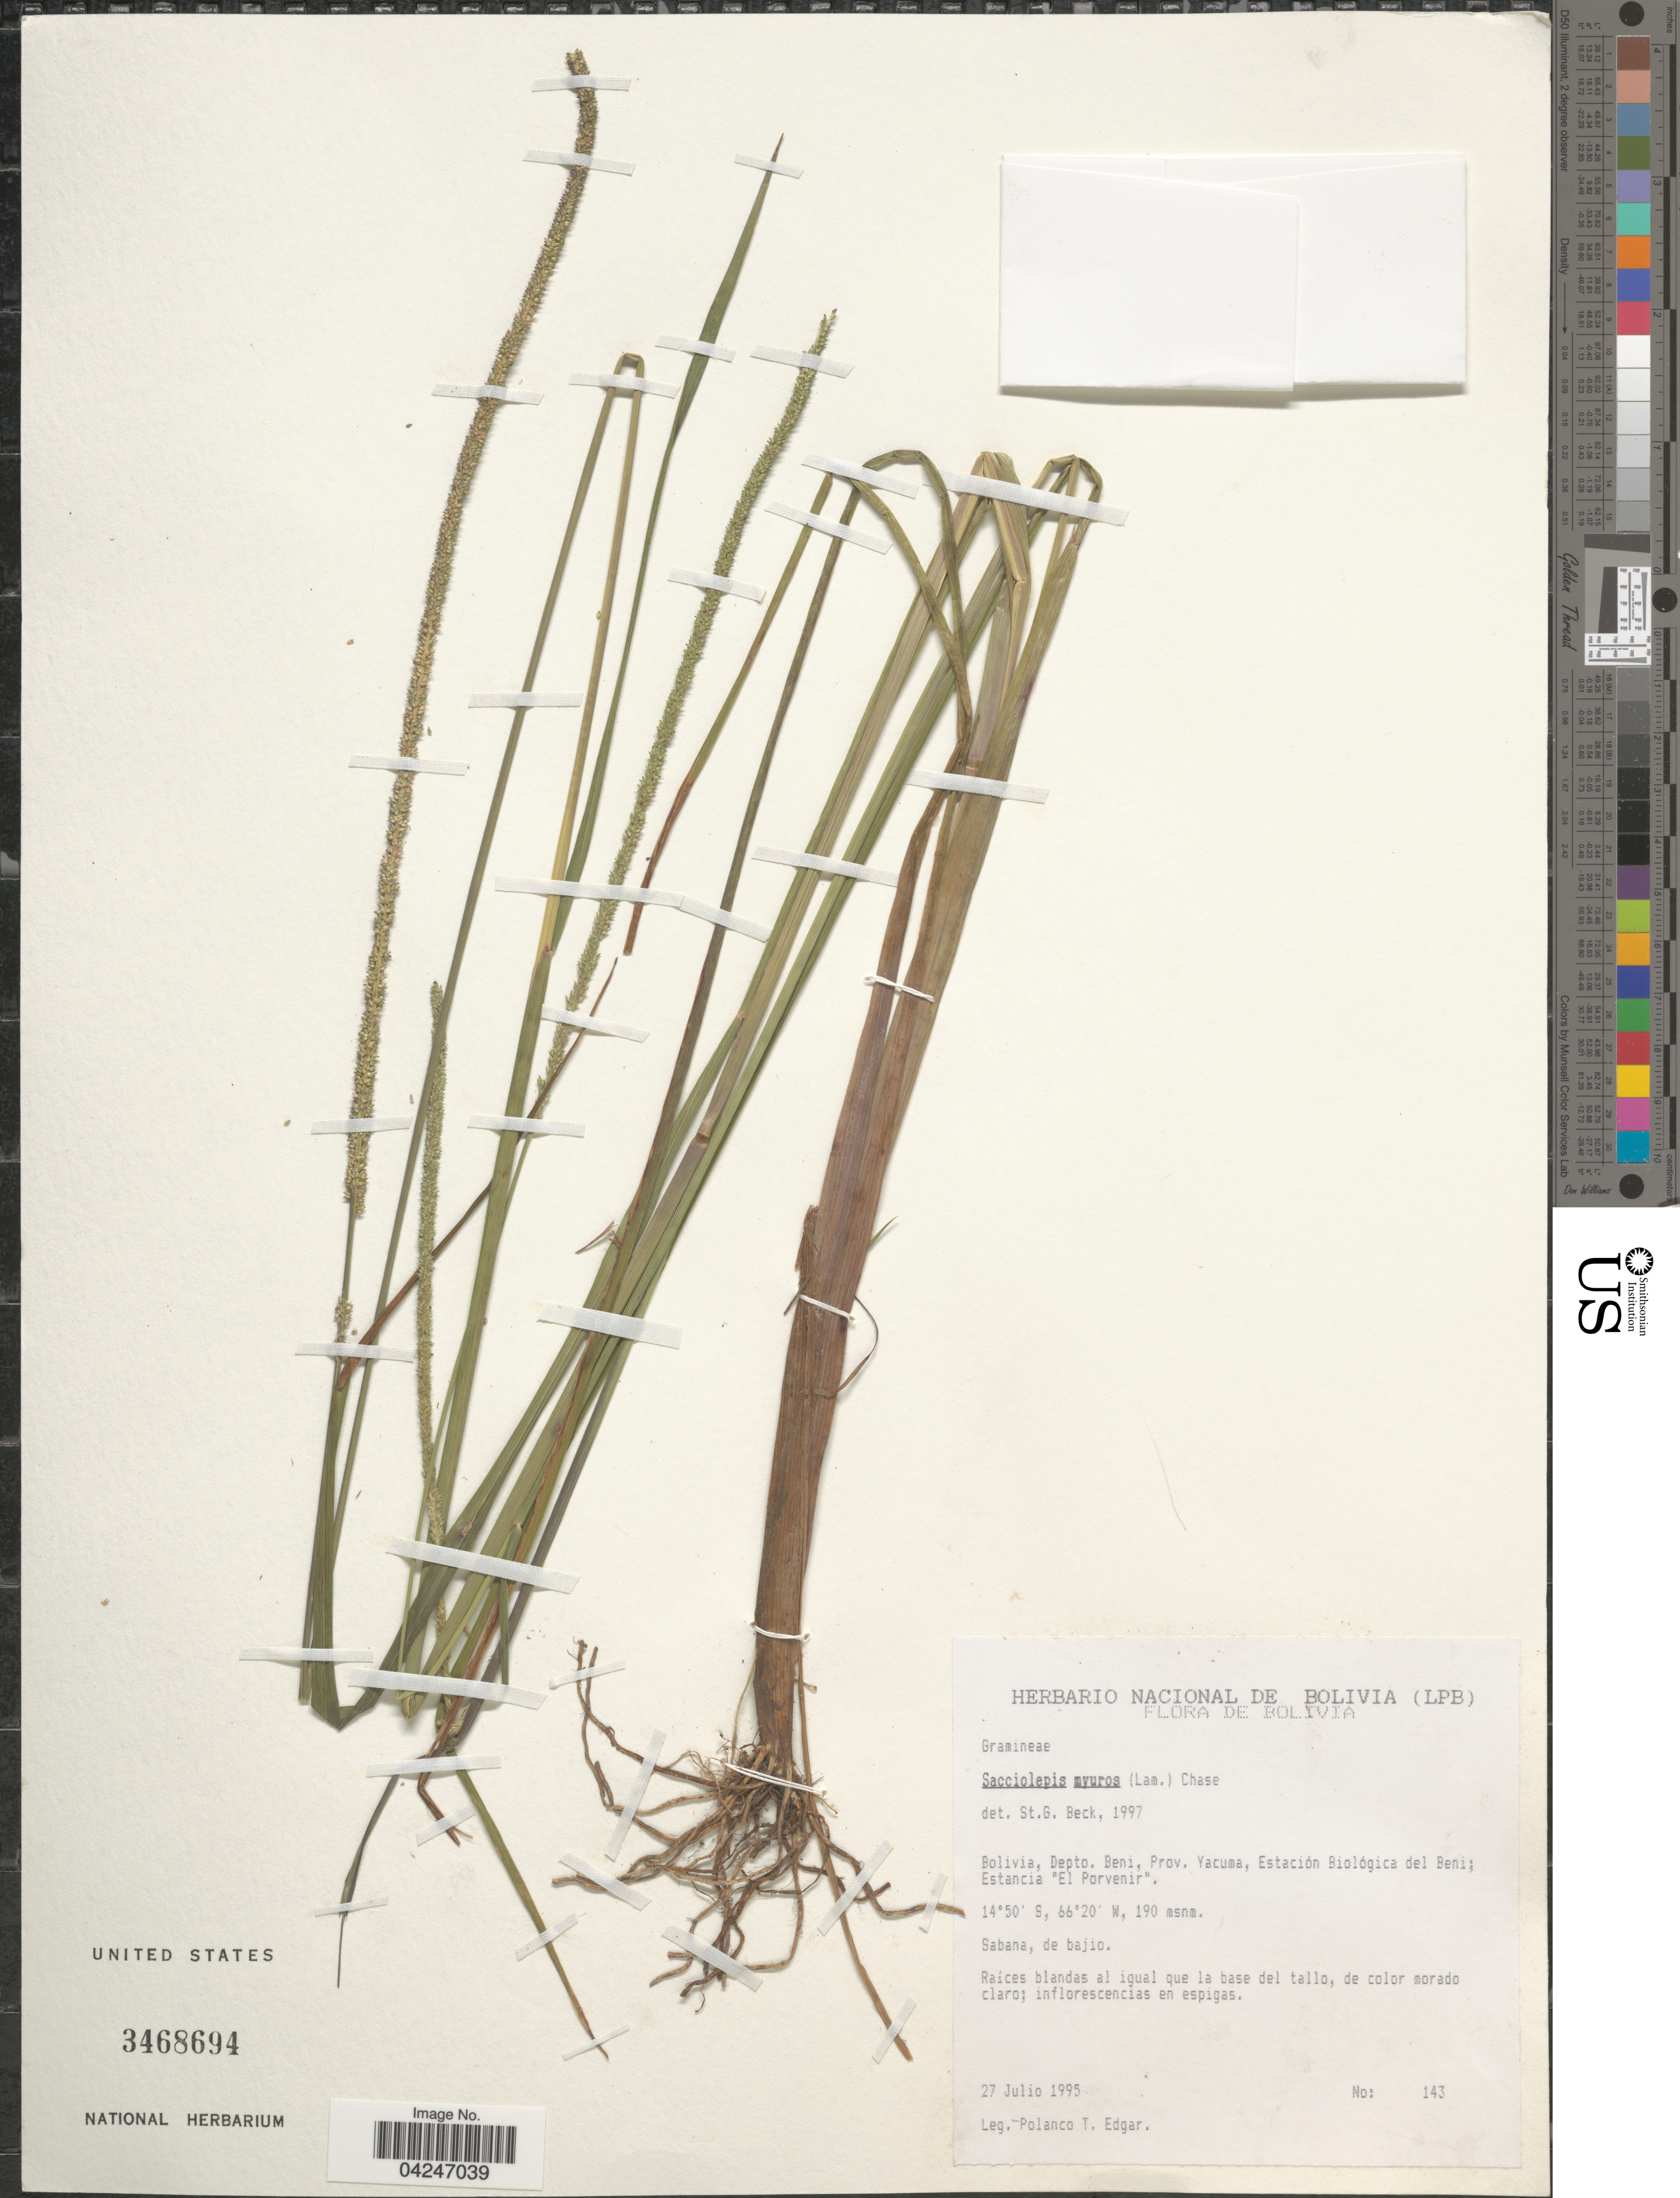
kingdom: Plantae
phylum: Tracheophyta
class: Liliopsida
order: Poales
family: Poaceae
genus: Sacciolepis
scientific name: Sacciolepis myuros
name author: (Lam.) Chase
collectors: P. Edgar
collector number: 143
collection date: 1995-07-27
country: Bolivia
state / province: Beni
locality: Depto. Beni, Prov. Yacuma, Estación Biológica del Beni; Estancia "El Porvenir".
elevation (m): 190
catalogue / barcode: US 3468694